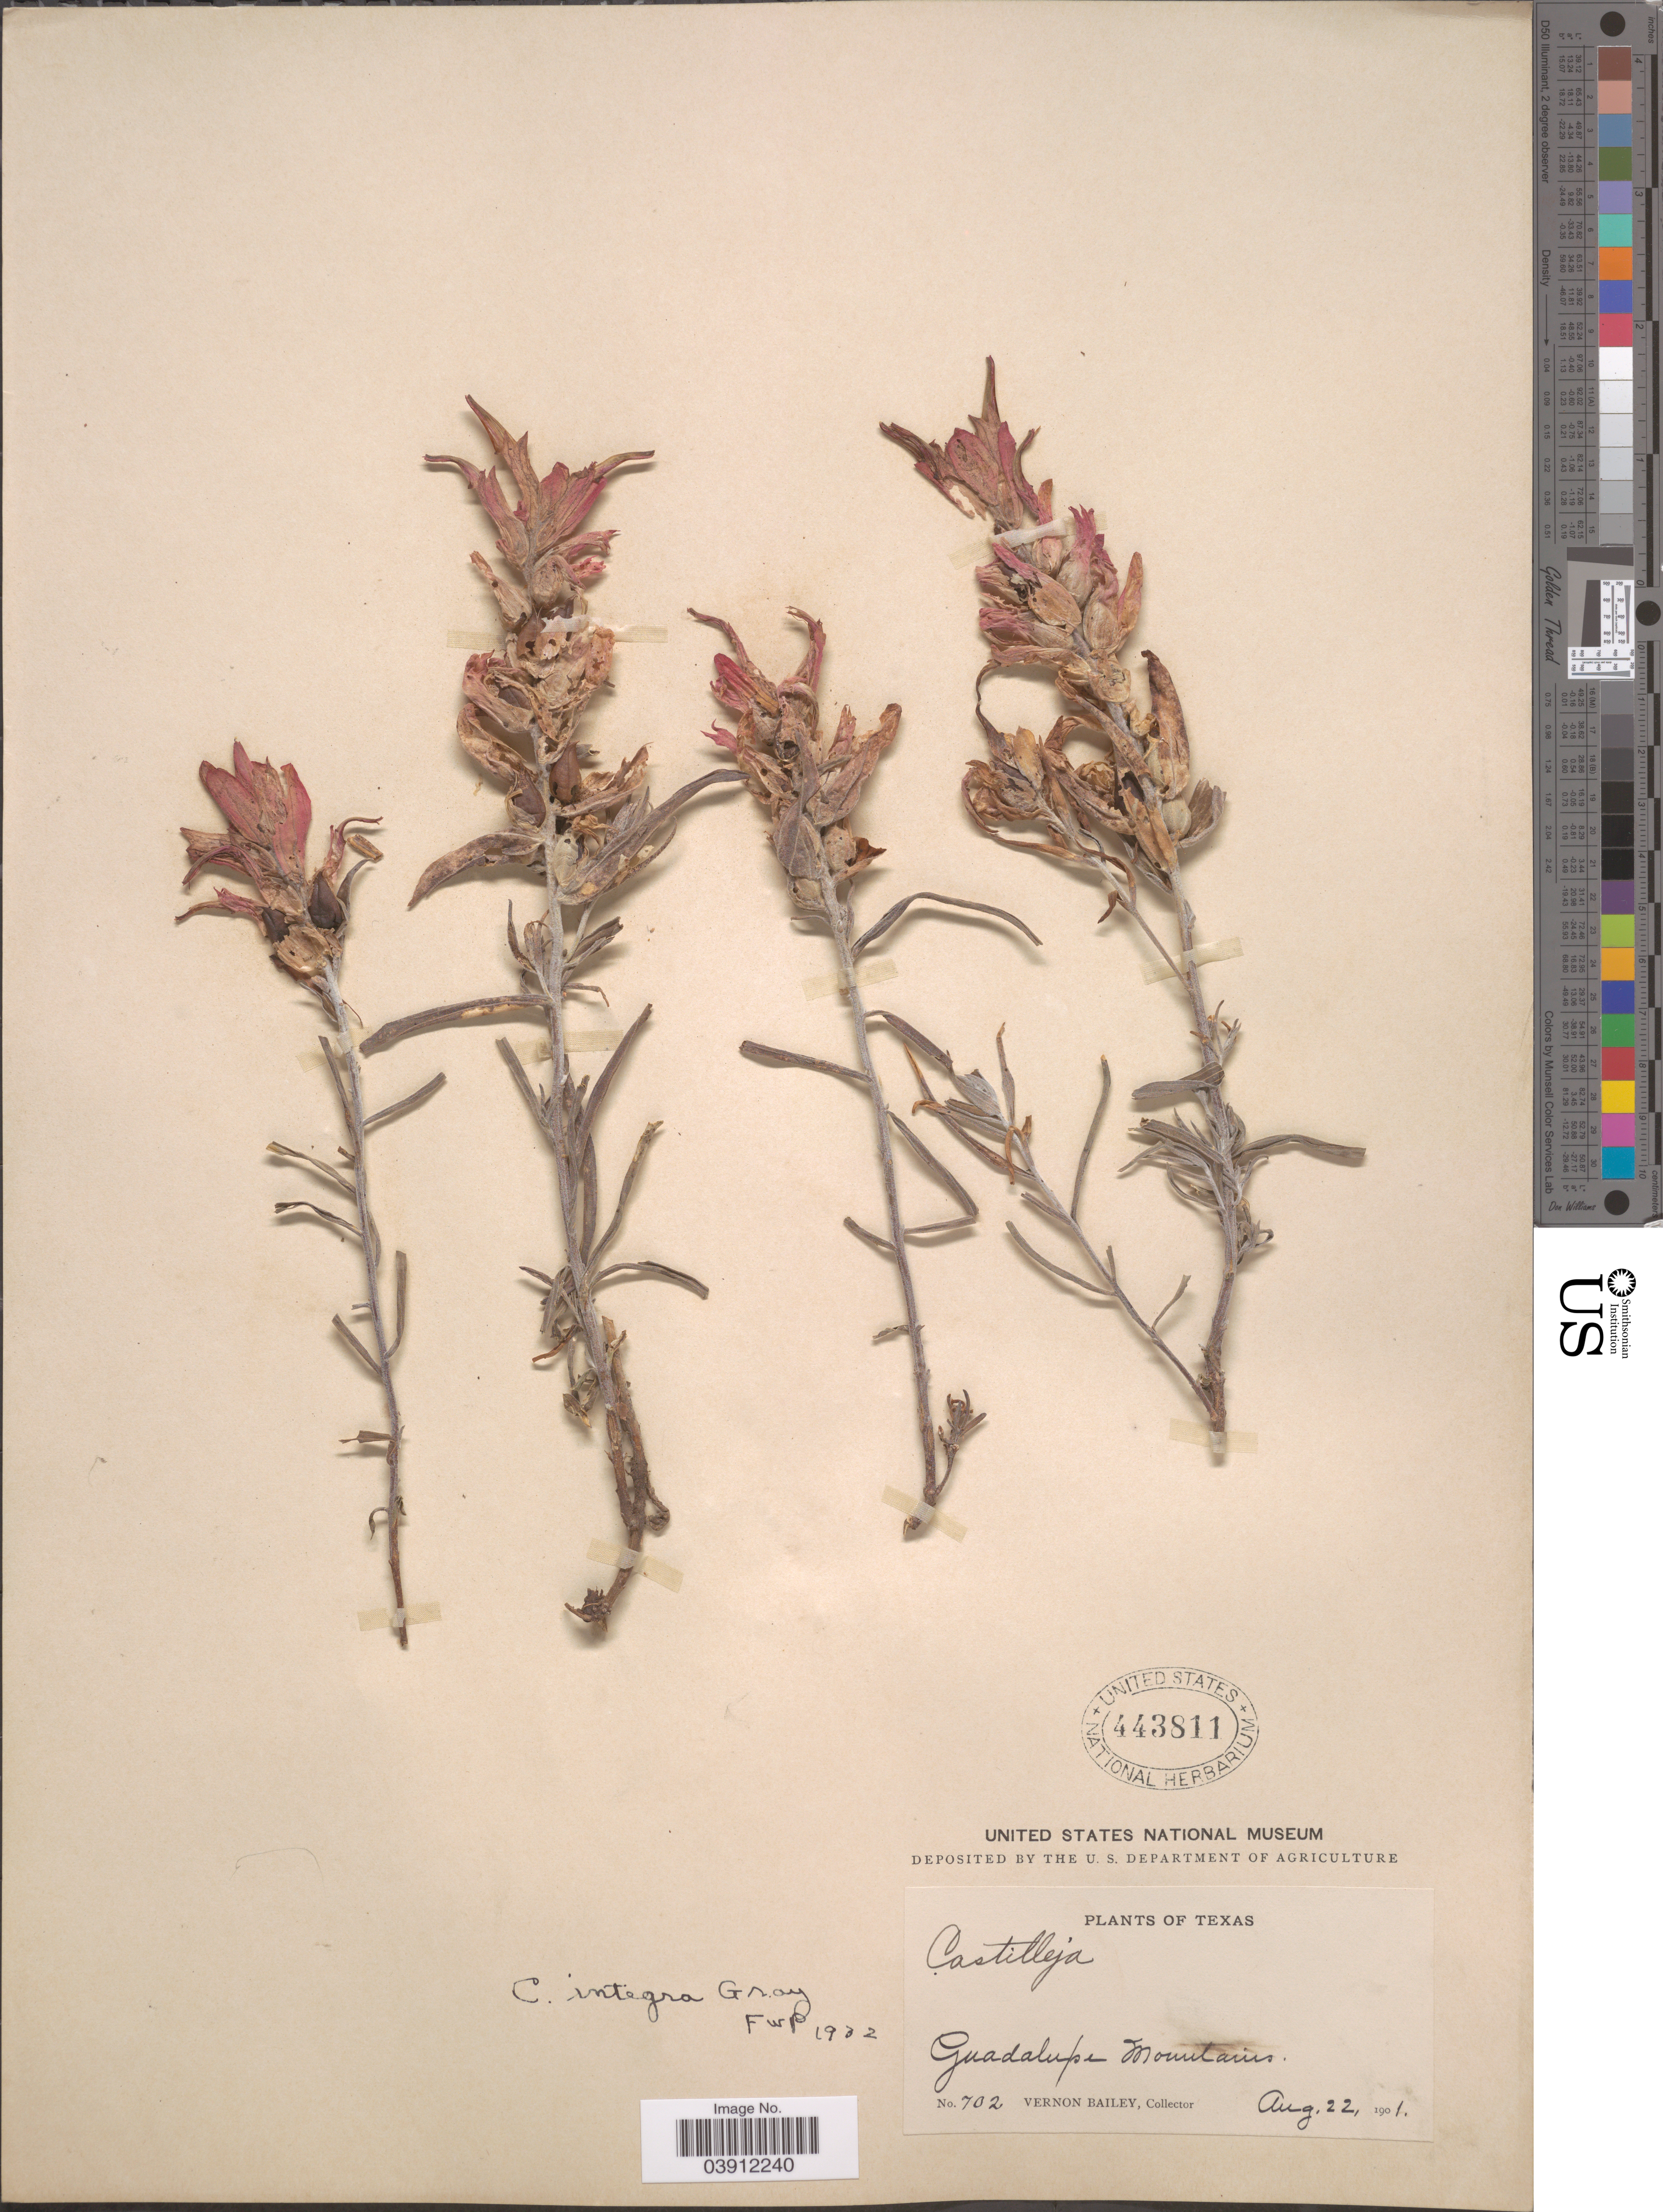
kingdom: Plantae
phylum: Tracheophyta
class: Magnoliopsida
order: Lamiales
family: Orobanchaceae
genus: Castilleja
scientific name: Castilleja integra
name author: A. Gray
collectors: V. O. Bailey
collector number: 702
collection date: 1901-08-22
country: United States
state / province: Texas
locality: Guadalupe Mountains.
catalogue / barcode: US 443811